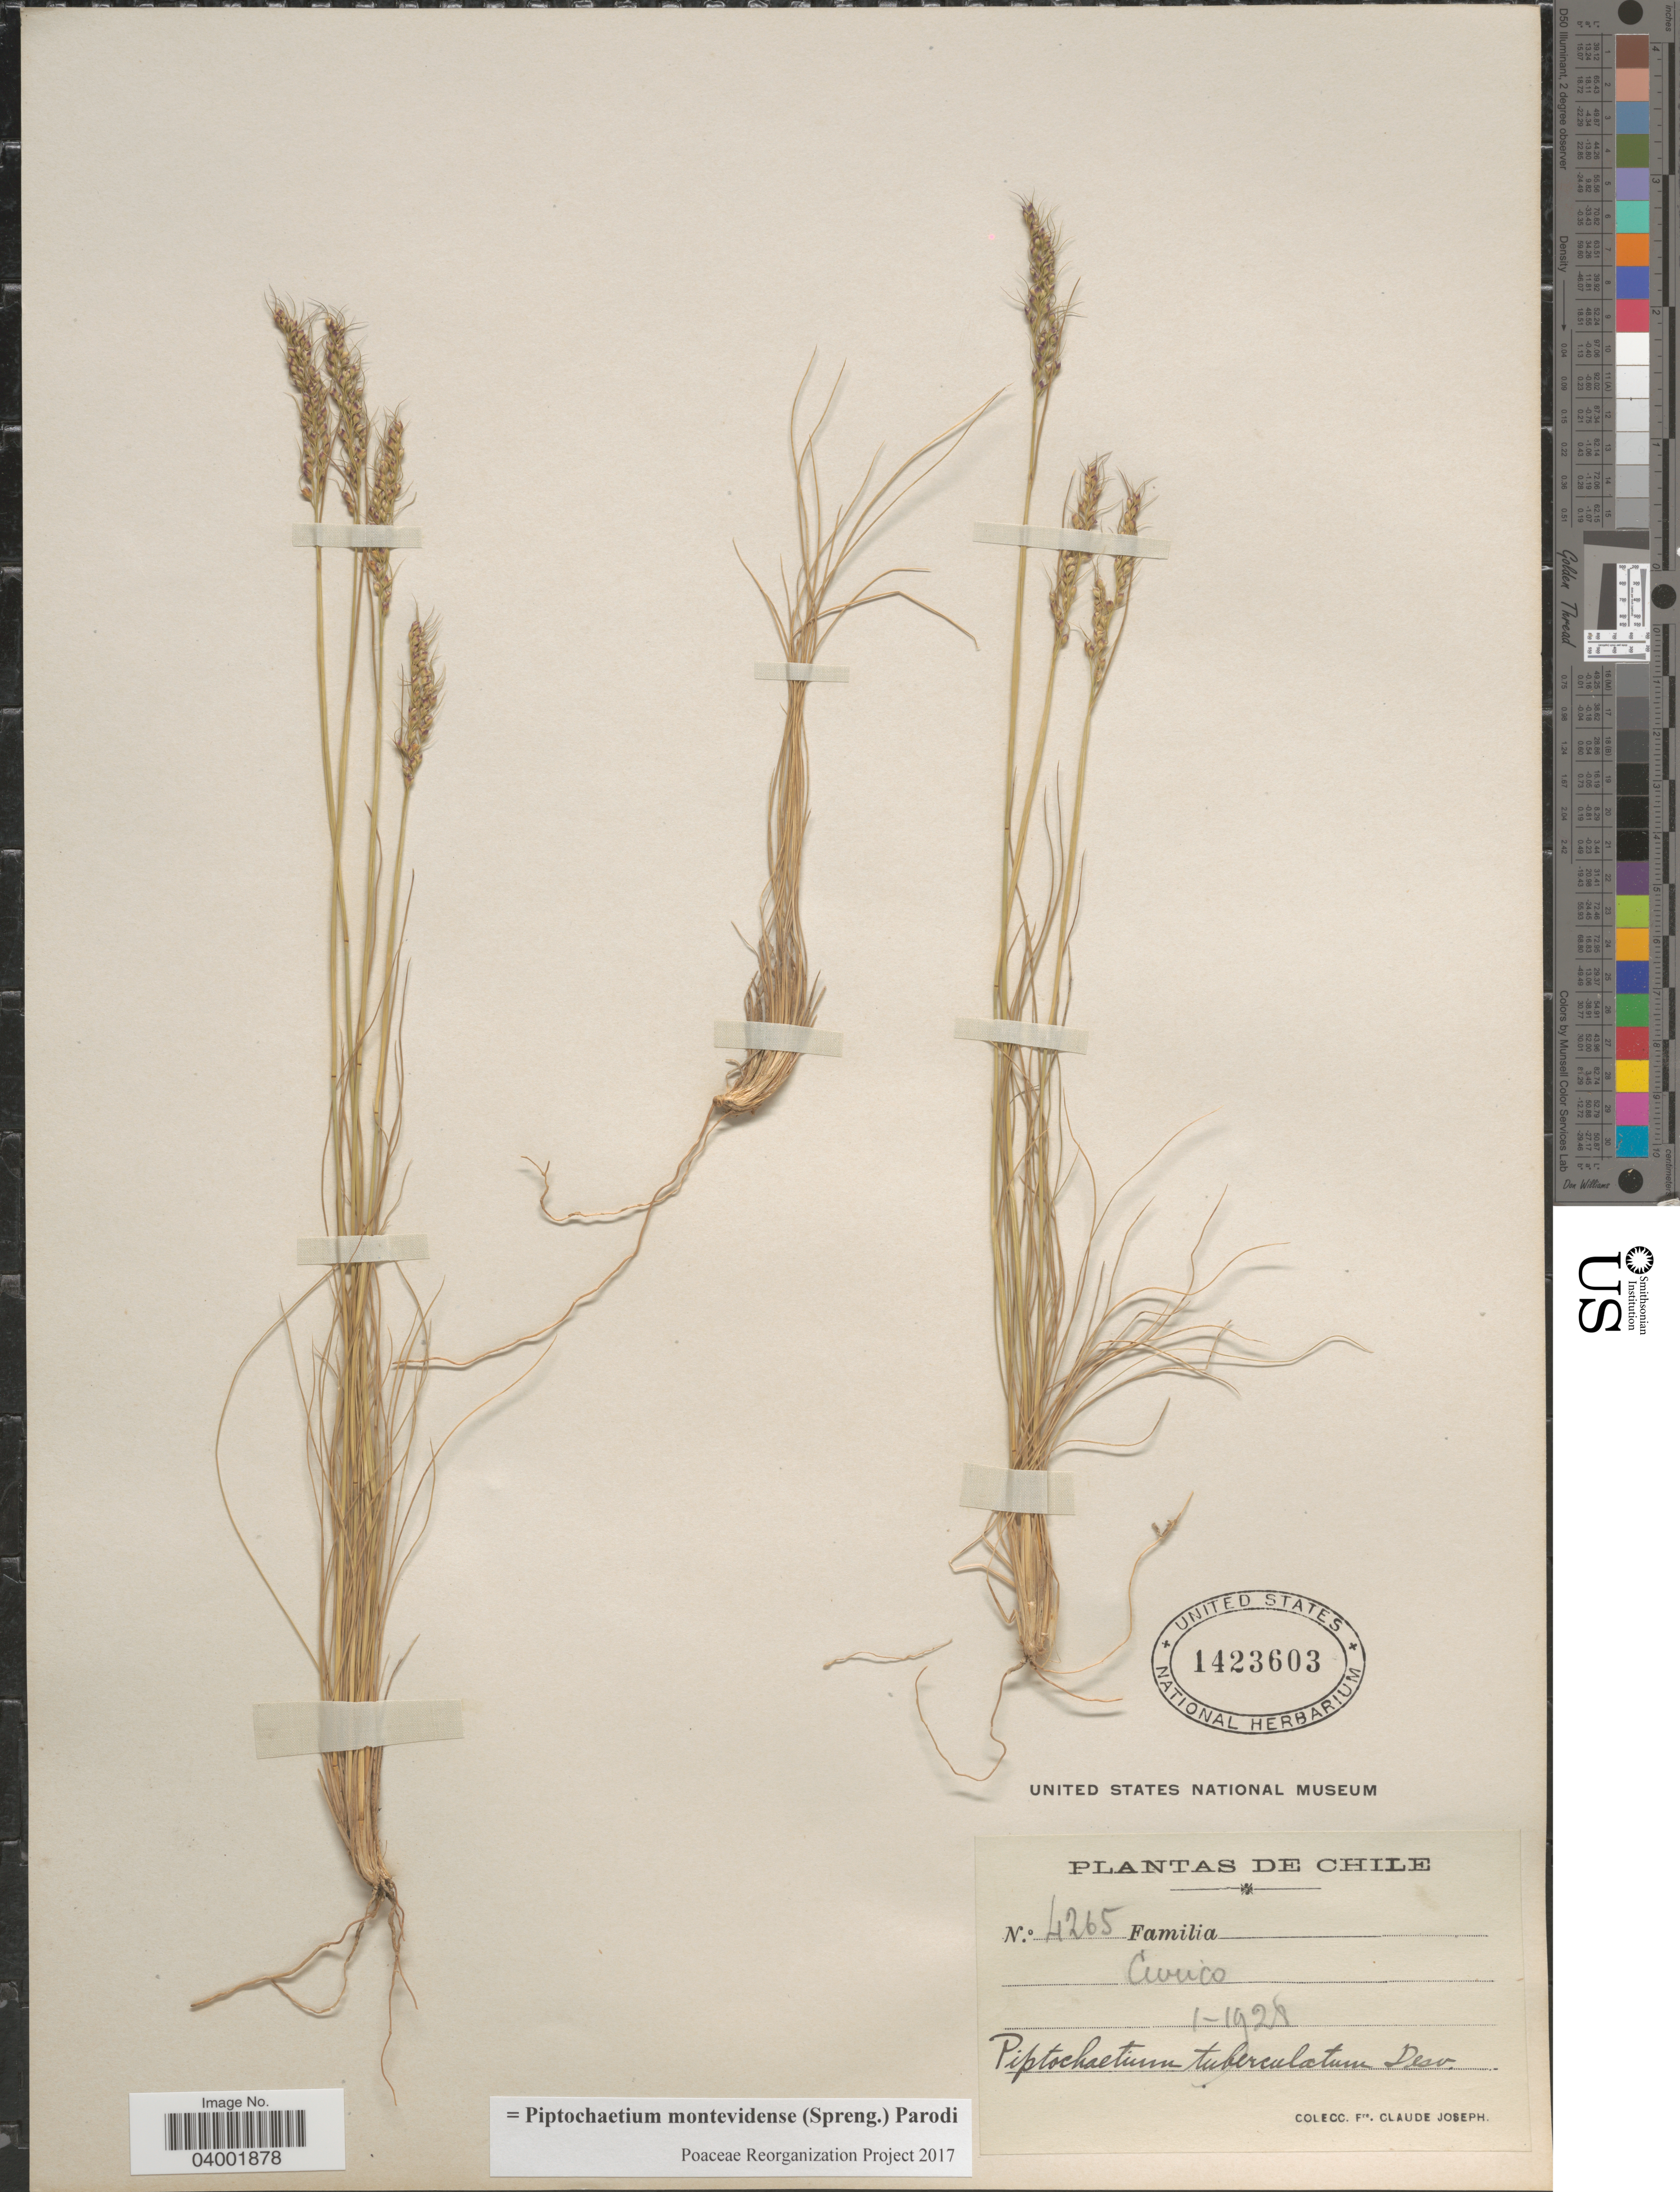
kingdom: Plantae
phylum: Tracheophyta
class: Liliopsida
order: Poales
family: Poaceae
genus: Piptochaetium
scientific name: Piptochaetium montevidense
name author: (Spreng.) Parodi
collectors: Bro. Claude-Joseph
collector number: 4265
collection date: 1928-01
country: Chile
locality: Curico.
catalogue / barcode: US 1423603